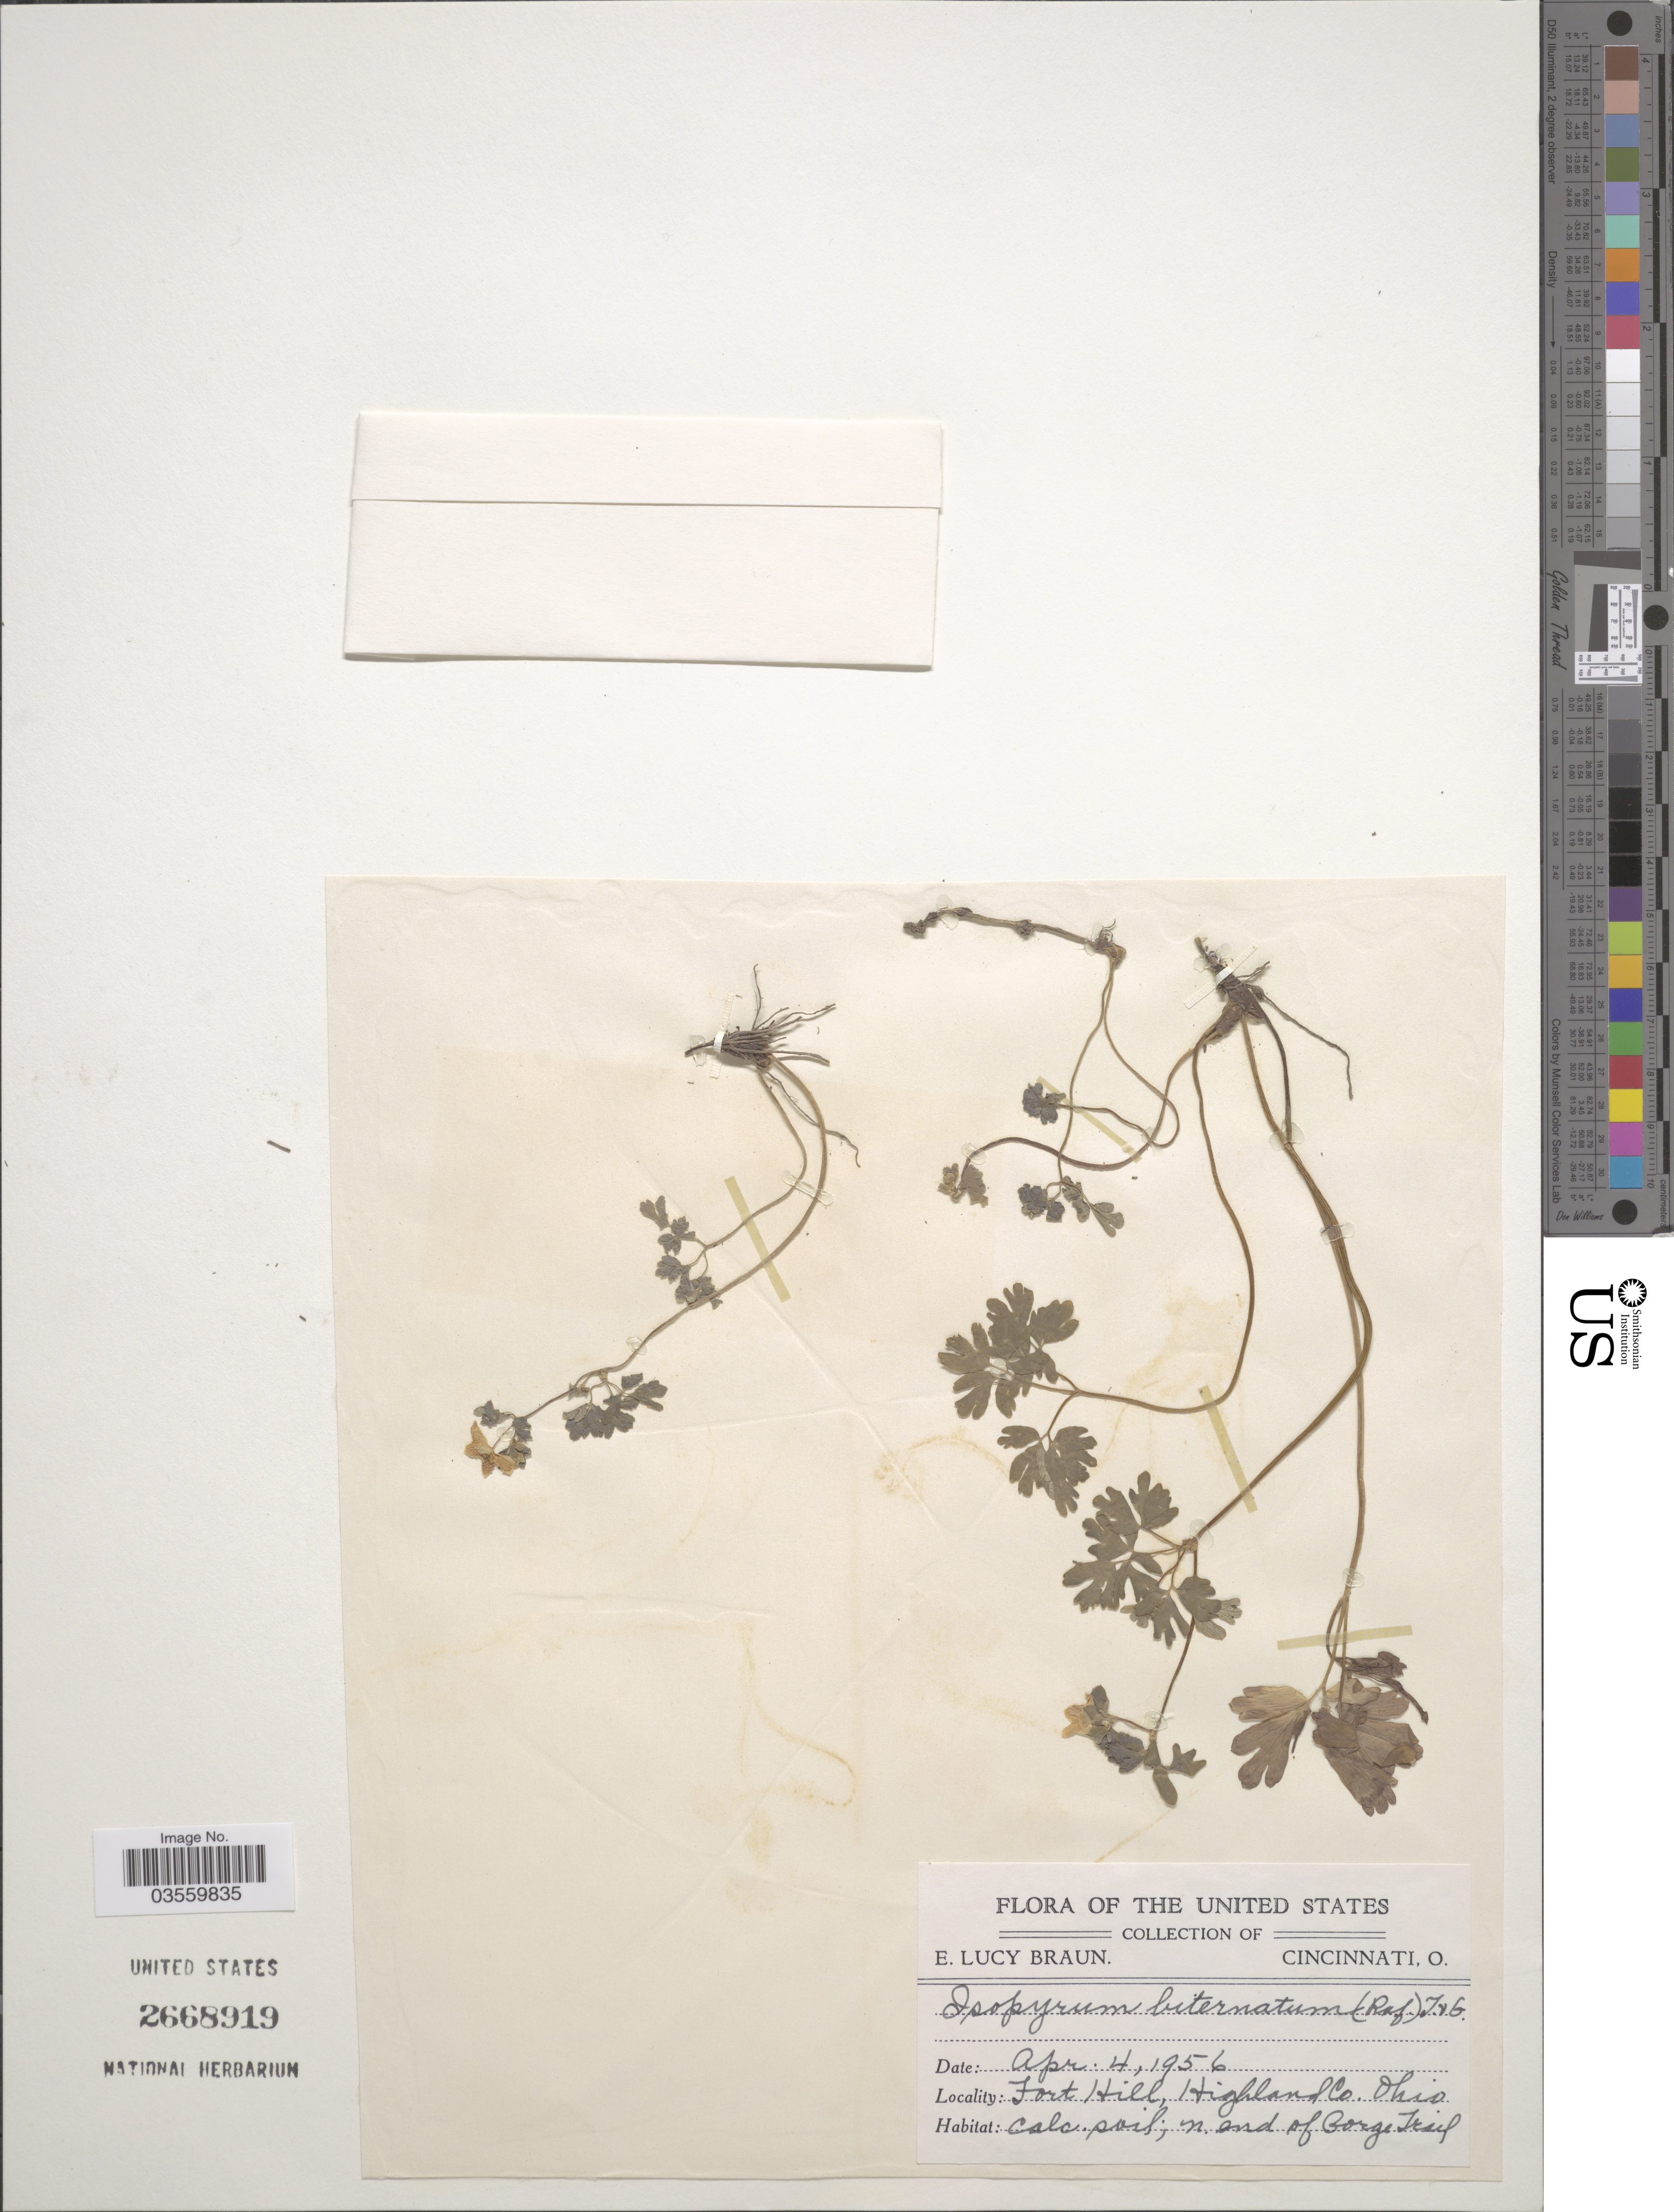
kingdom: Plantae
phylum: Tracheophyta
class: Magnoliopsida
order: Ranunculales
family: Ranunculaceae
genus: Enemion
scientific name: Enemion biternatum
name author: (Torr. & A. Gray) Raf.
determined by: Strong, Mark T., (BOT), Smithsonian Institution - National Museum of Natural History (UNITED STATES)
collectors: E. L. Braun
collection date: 1956-04-04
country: United States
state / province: Ohio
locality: Fort Hill, Highland Co. N. end of Gorge Trail.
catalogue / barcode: US 2668919